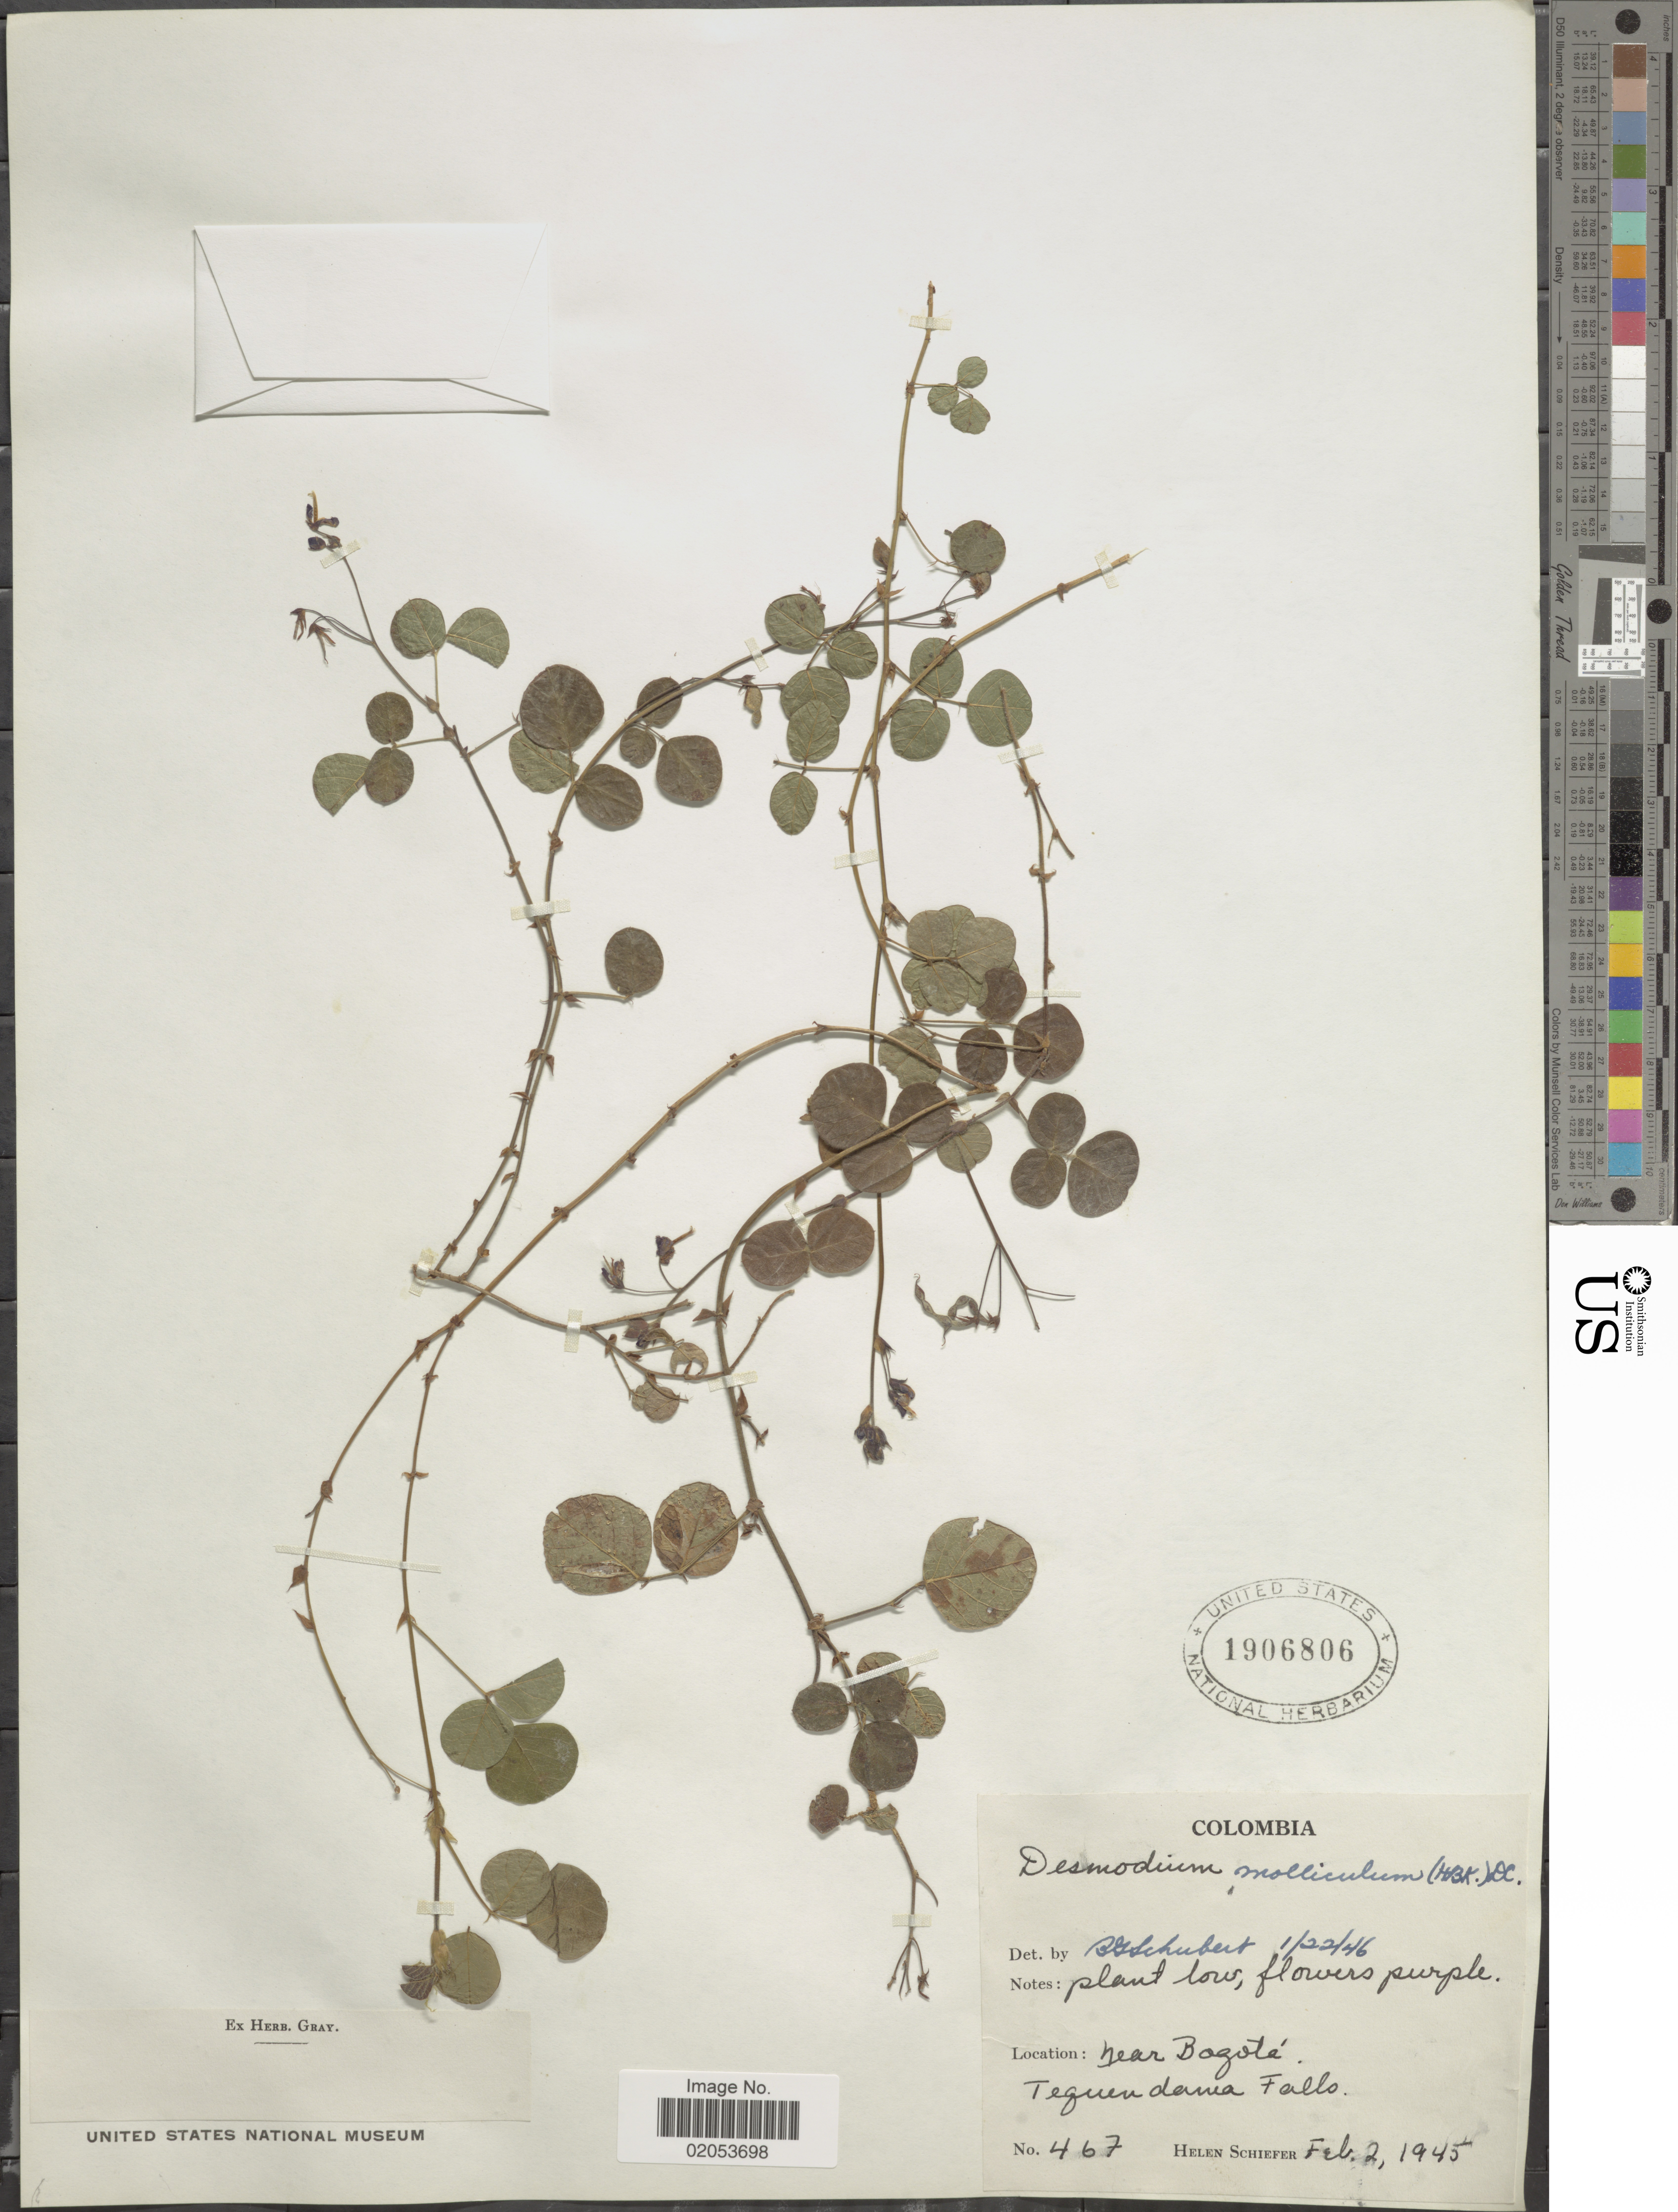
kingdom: Plantae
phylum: Tracheophyta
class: Magnoliopsida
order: Fabales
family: Fabaceae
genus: Desmodium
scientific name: Desmodium molliculum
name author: (Kunth) DC.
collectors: H. Schiefer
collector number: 467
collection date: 1945-02-02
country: Colombia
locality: Near Bogota, Tequendama Falls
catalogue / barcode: US 1906806